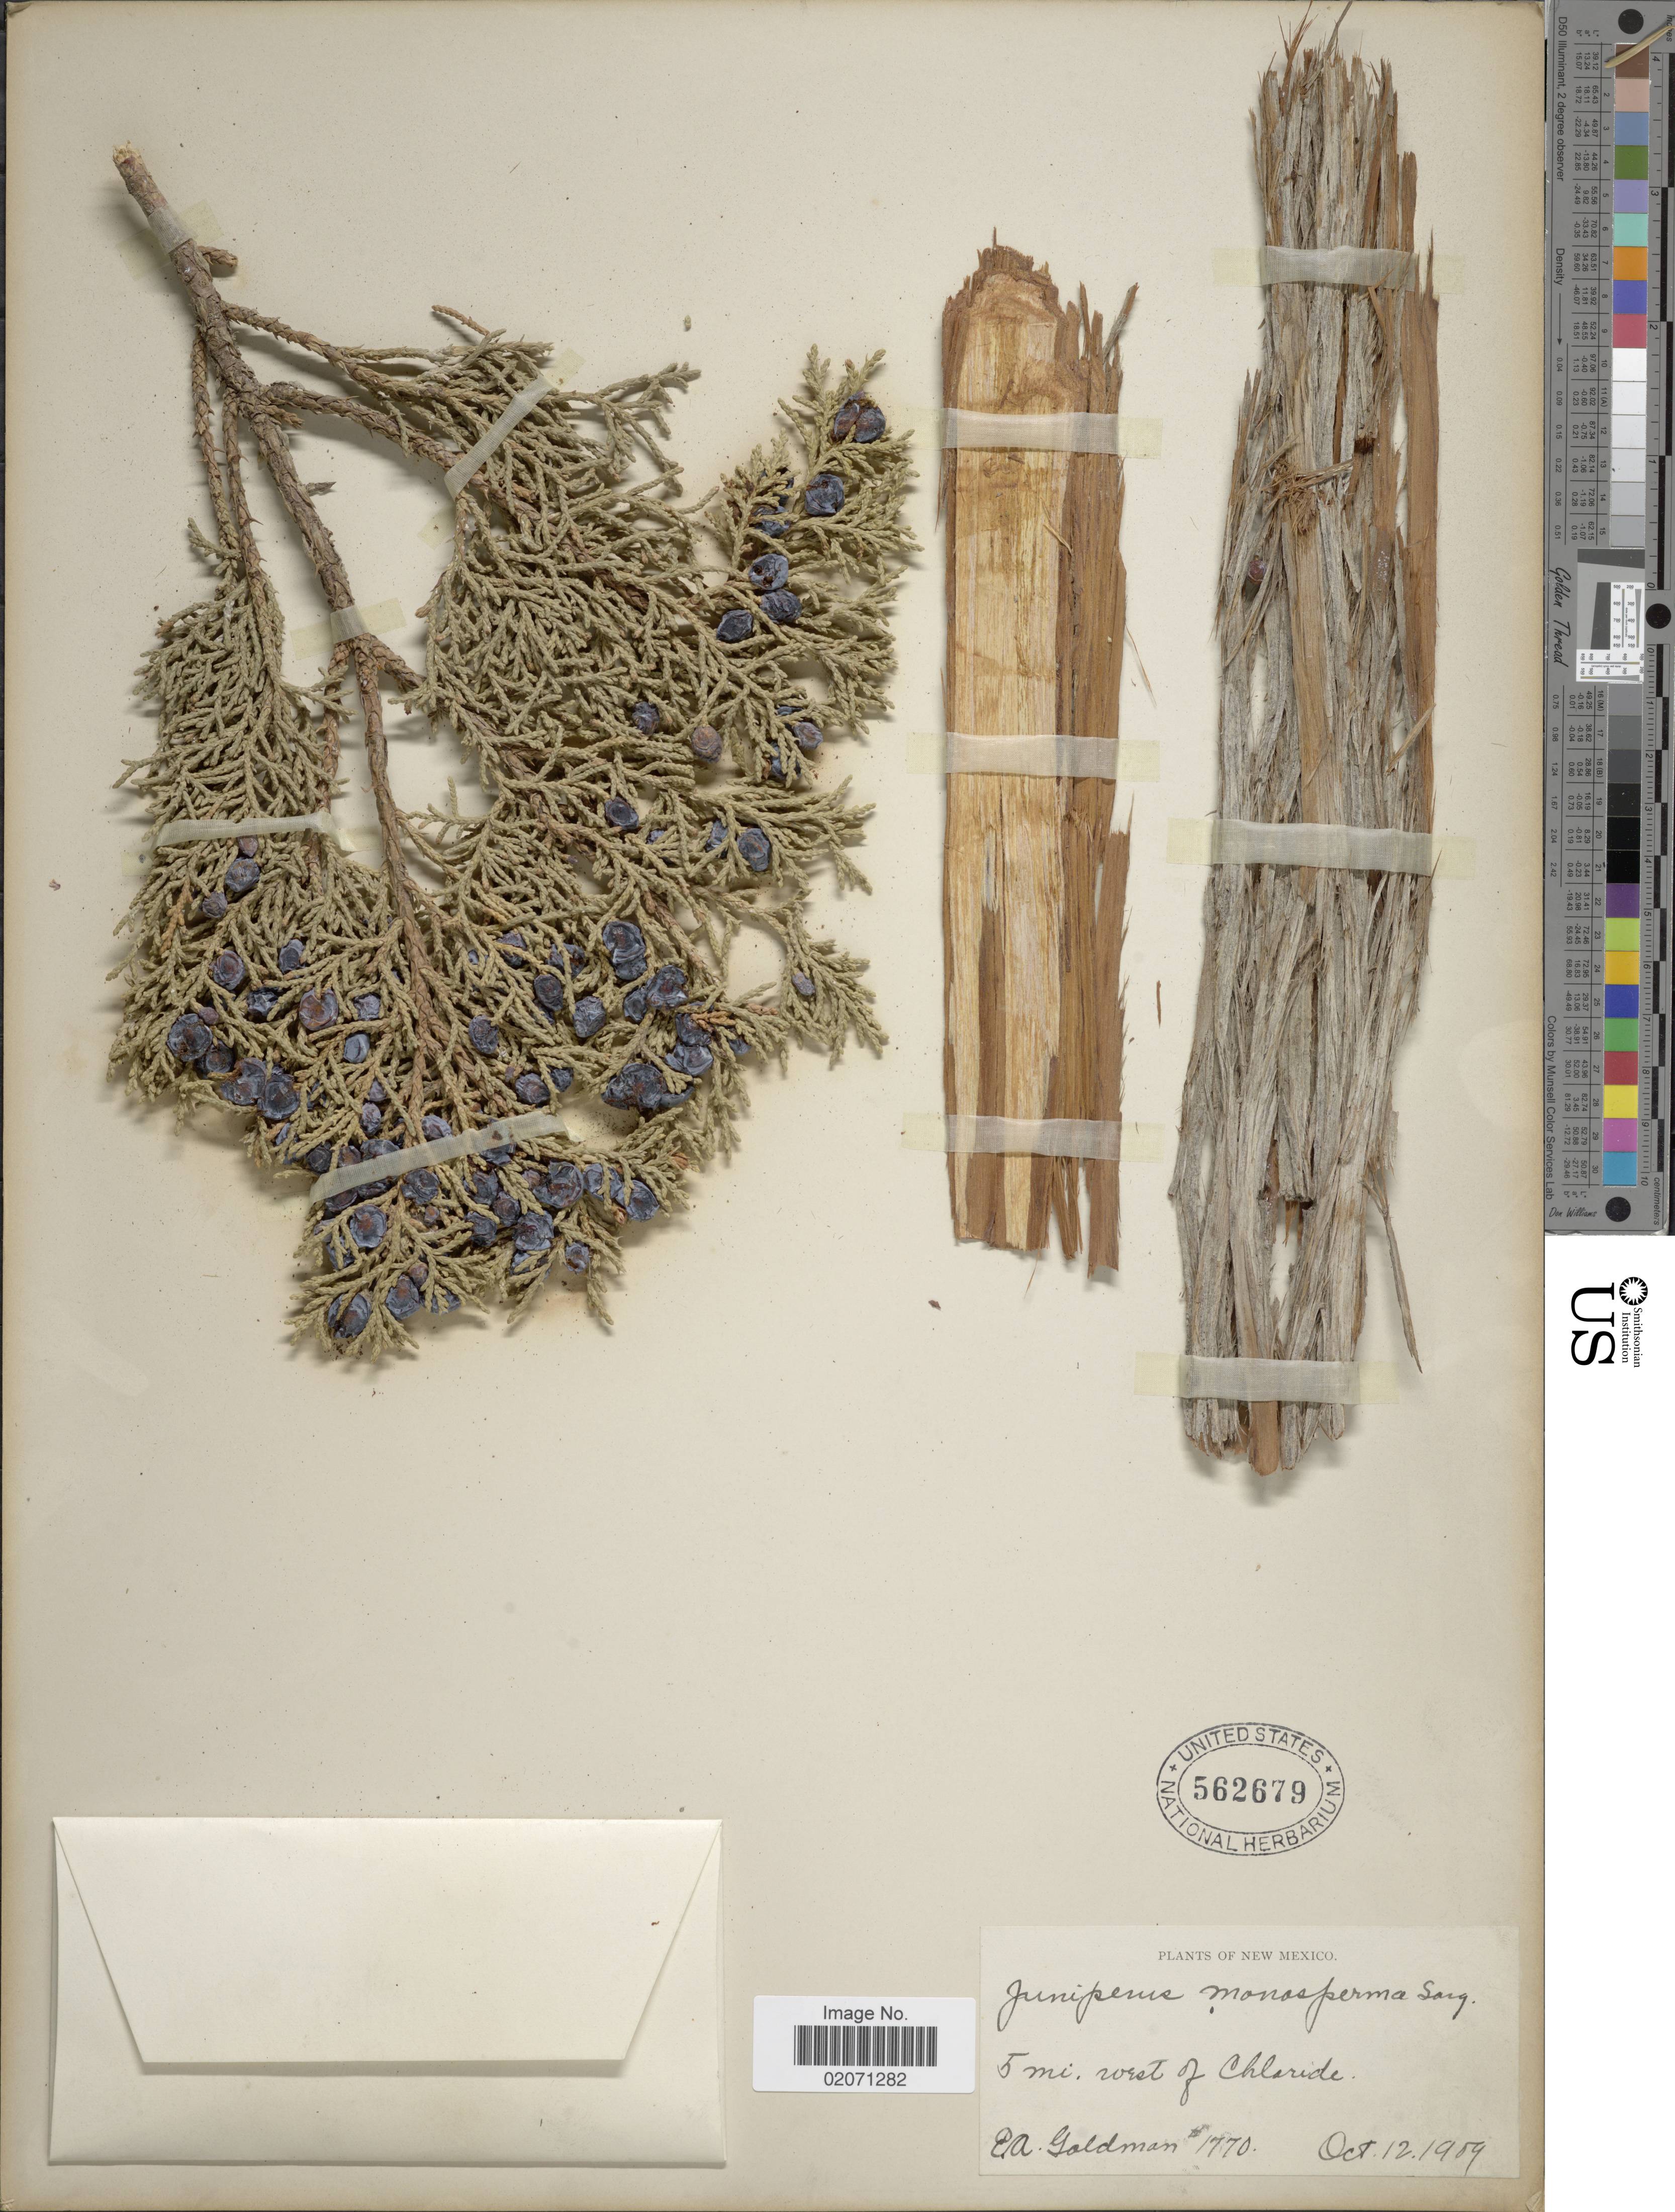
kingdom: Plantae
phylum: Tracheophyta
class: Pinopsida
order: Pinales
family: Cupressaceae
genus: Juniperus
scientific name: Juniperus monosperma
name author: (Engelm.) Sarg.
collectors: E. A. Goldman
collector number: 1770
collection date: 1909-10-12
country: United States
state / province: New Mexico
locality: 5 mi. west of Chloride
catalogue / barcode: US 562679